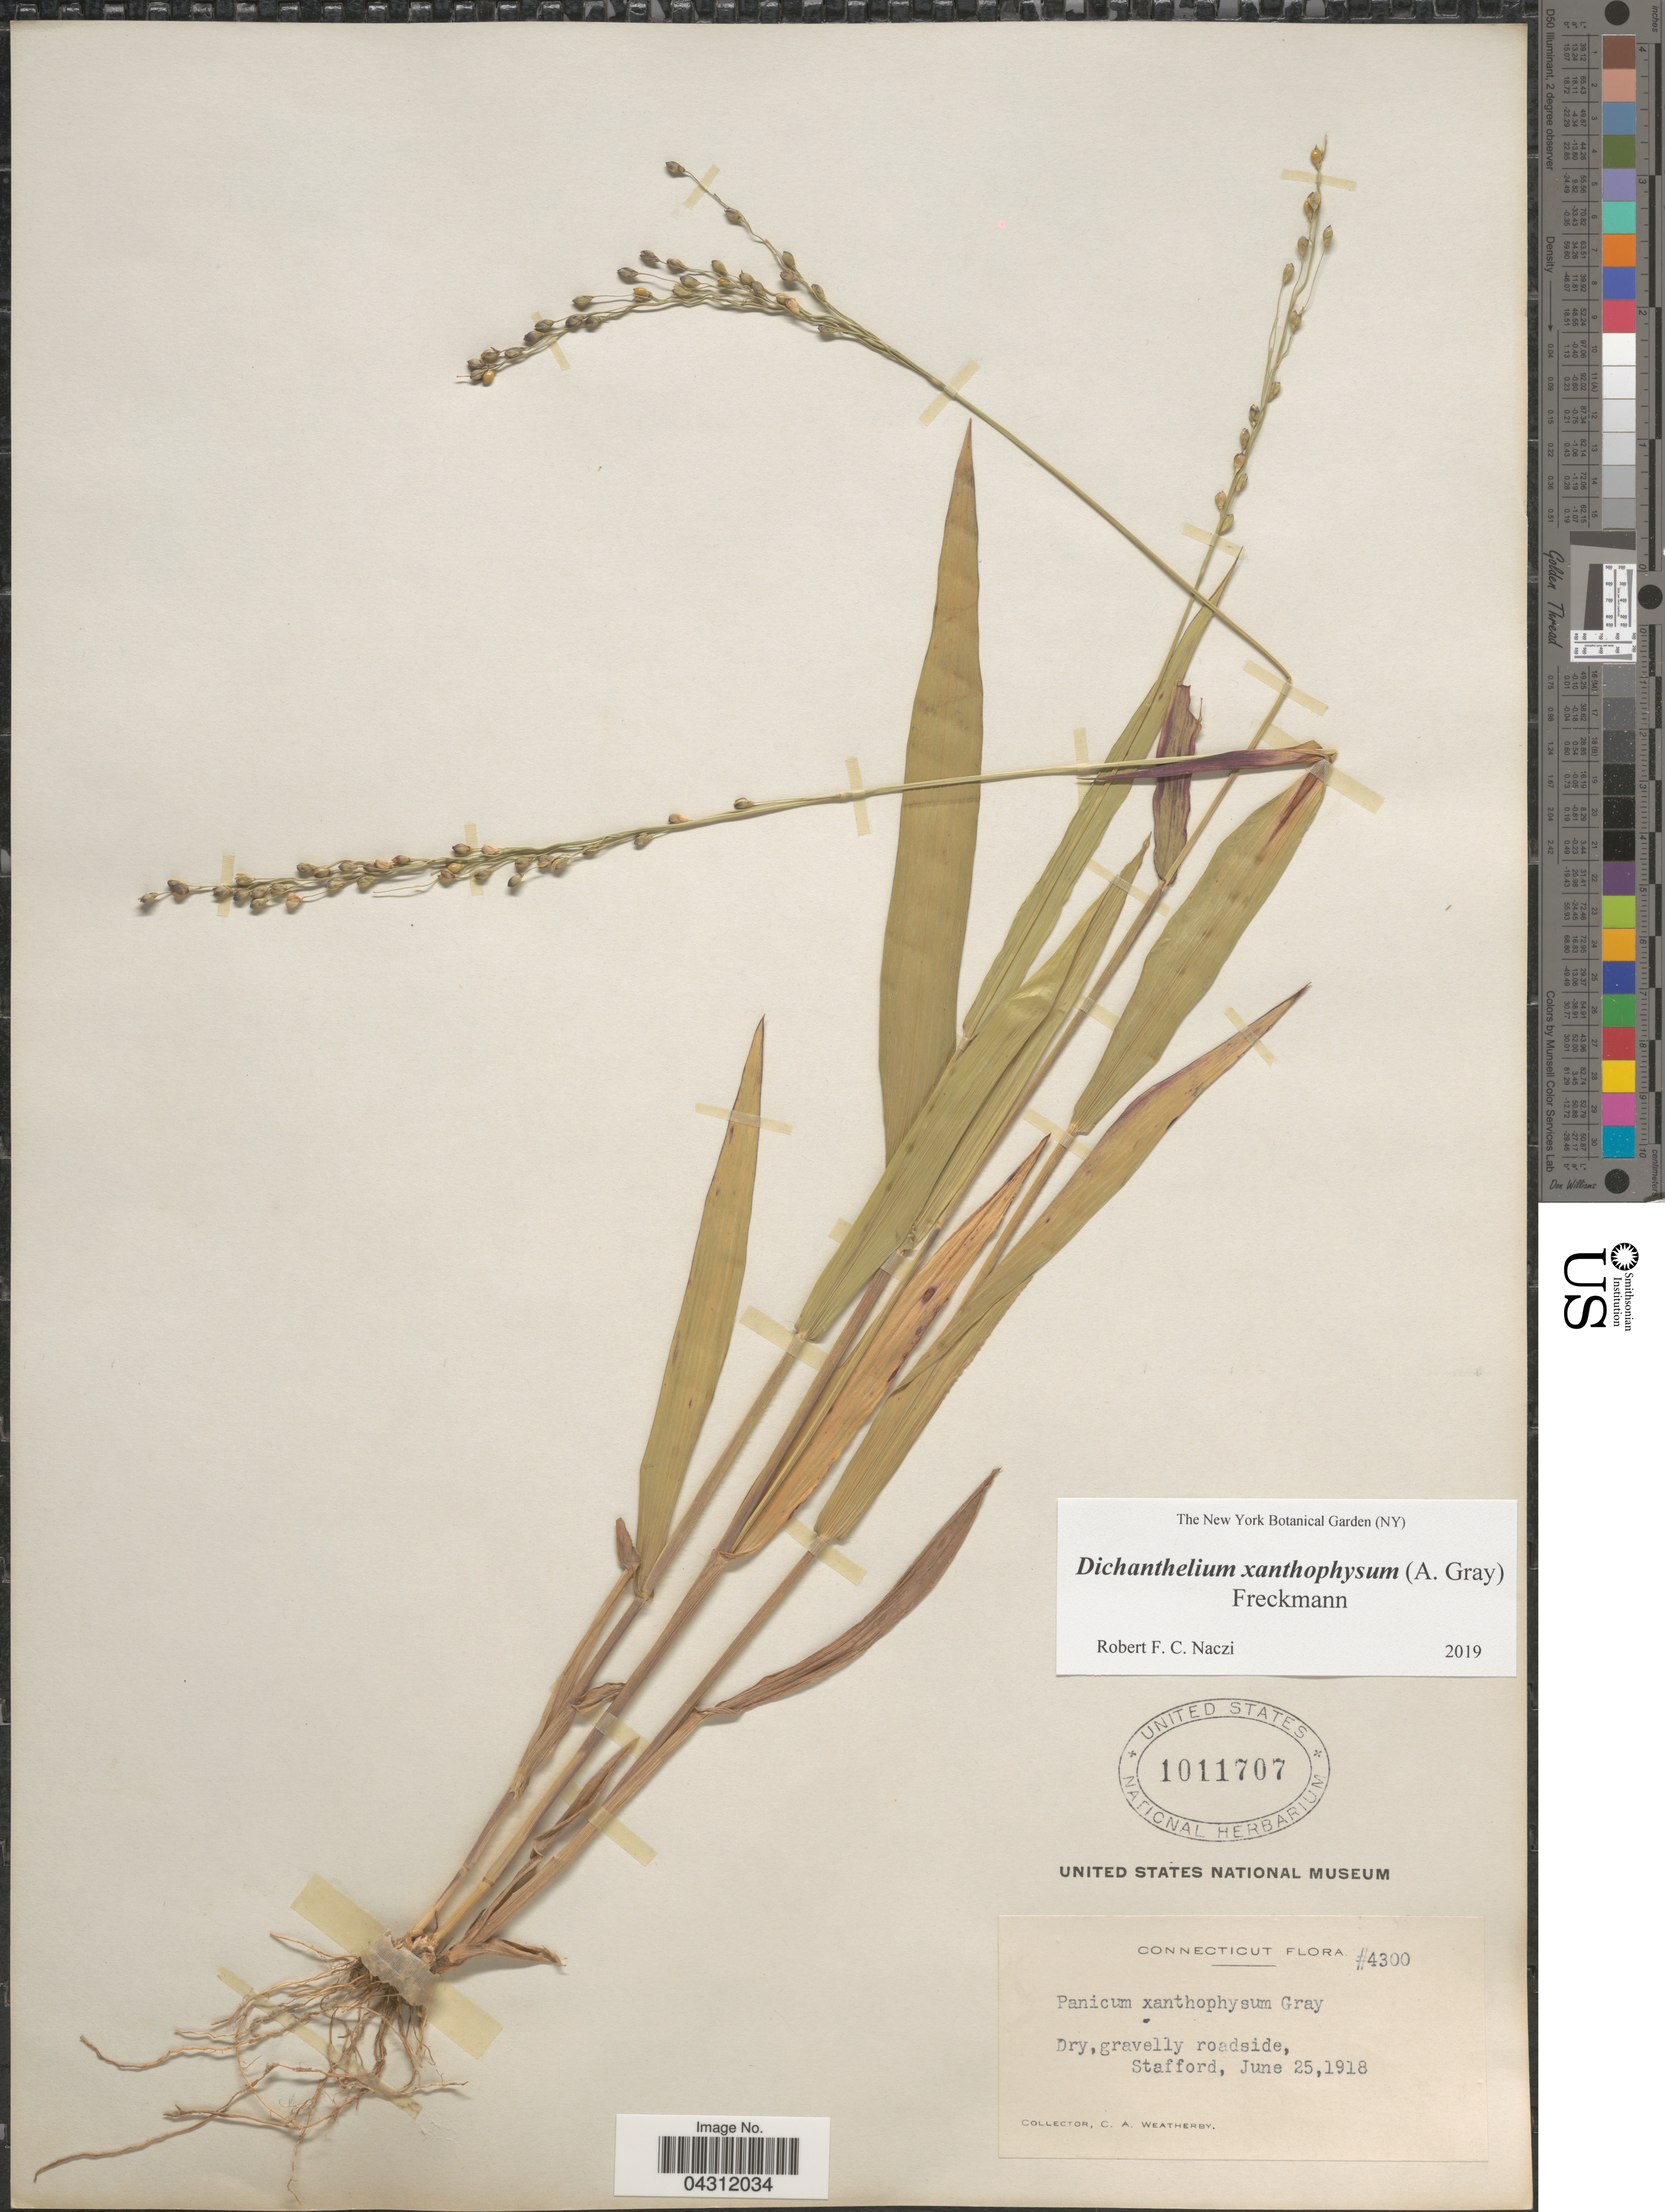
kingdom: Plantae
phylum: Tracheophyta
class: Liliopsida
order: Poales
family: Poaceae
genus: Dichanthelium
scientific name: Dichanthelium xanthophysum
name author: (A. Gray) Freckmann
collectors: C. A. Weatherby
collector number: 4300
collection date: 1918-06-25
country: United States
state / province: Connecticut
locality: Dry, gravelly roadside, Stafford.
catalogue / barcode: US 1011707